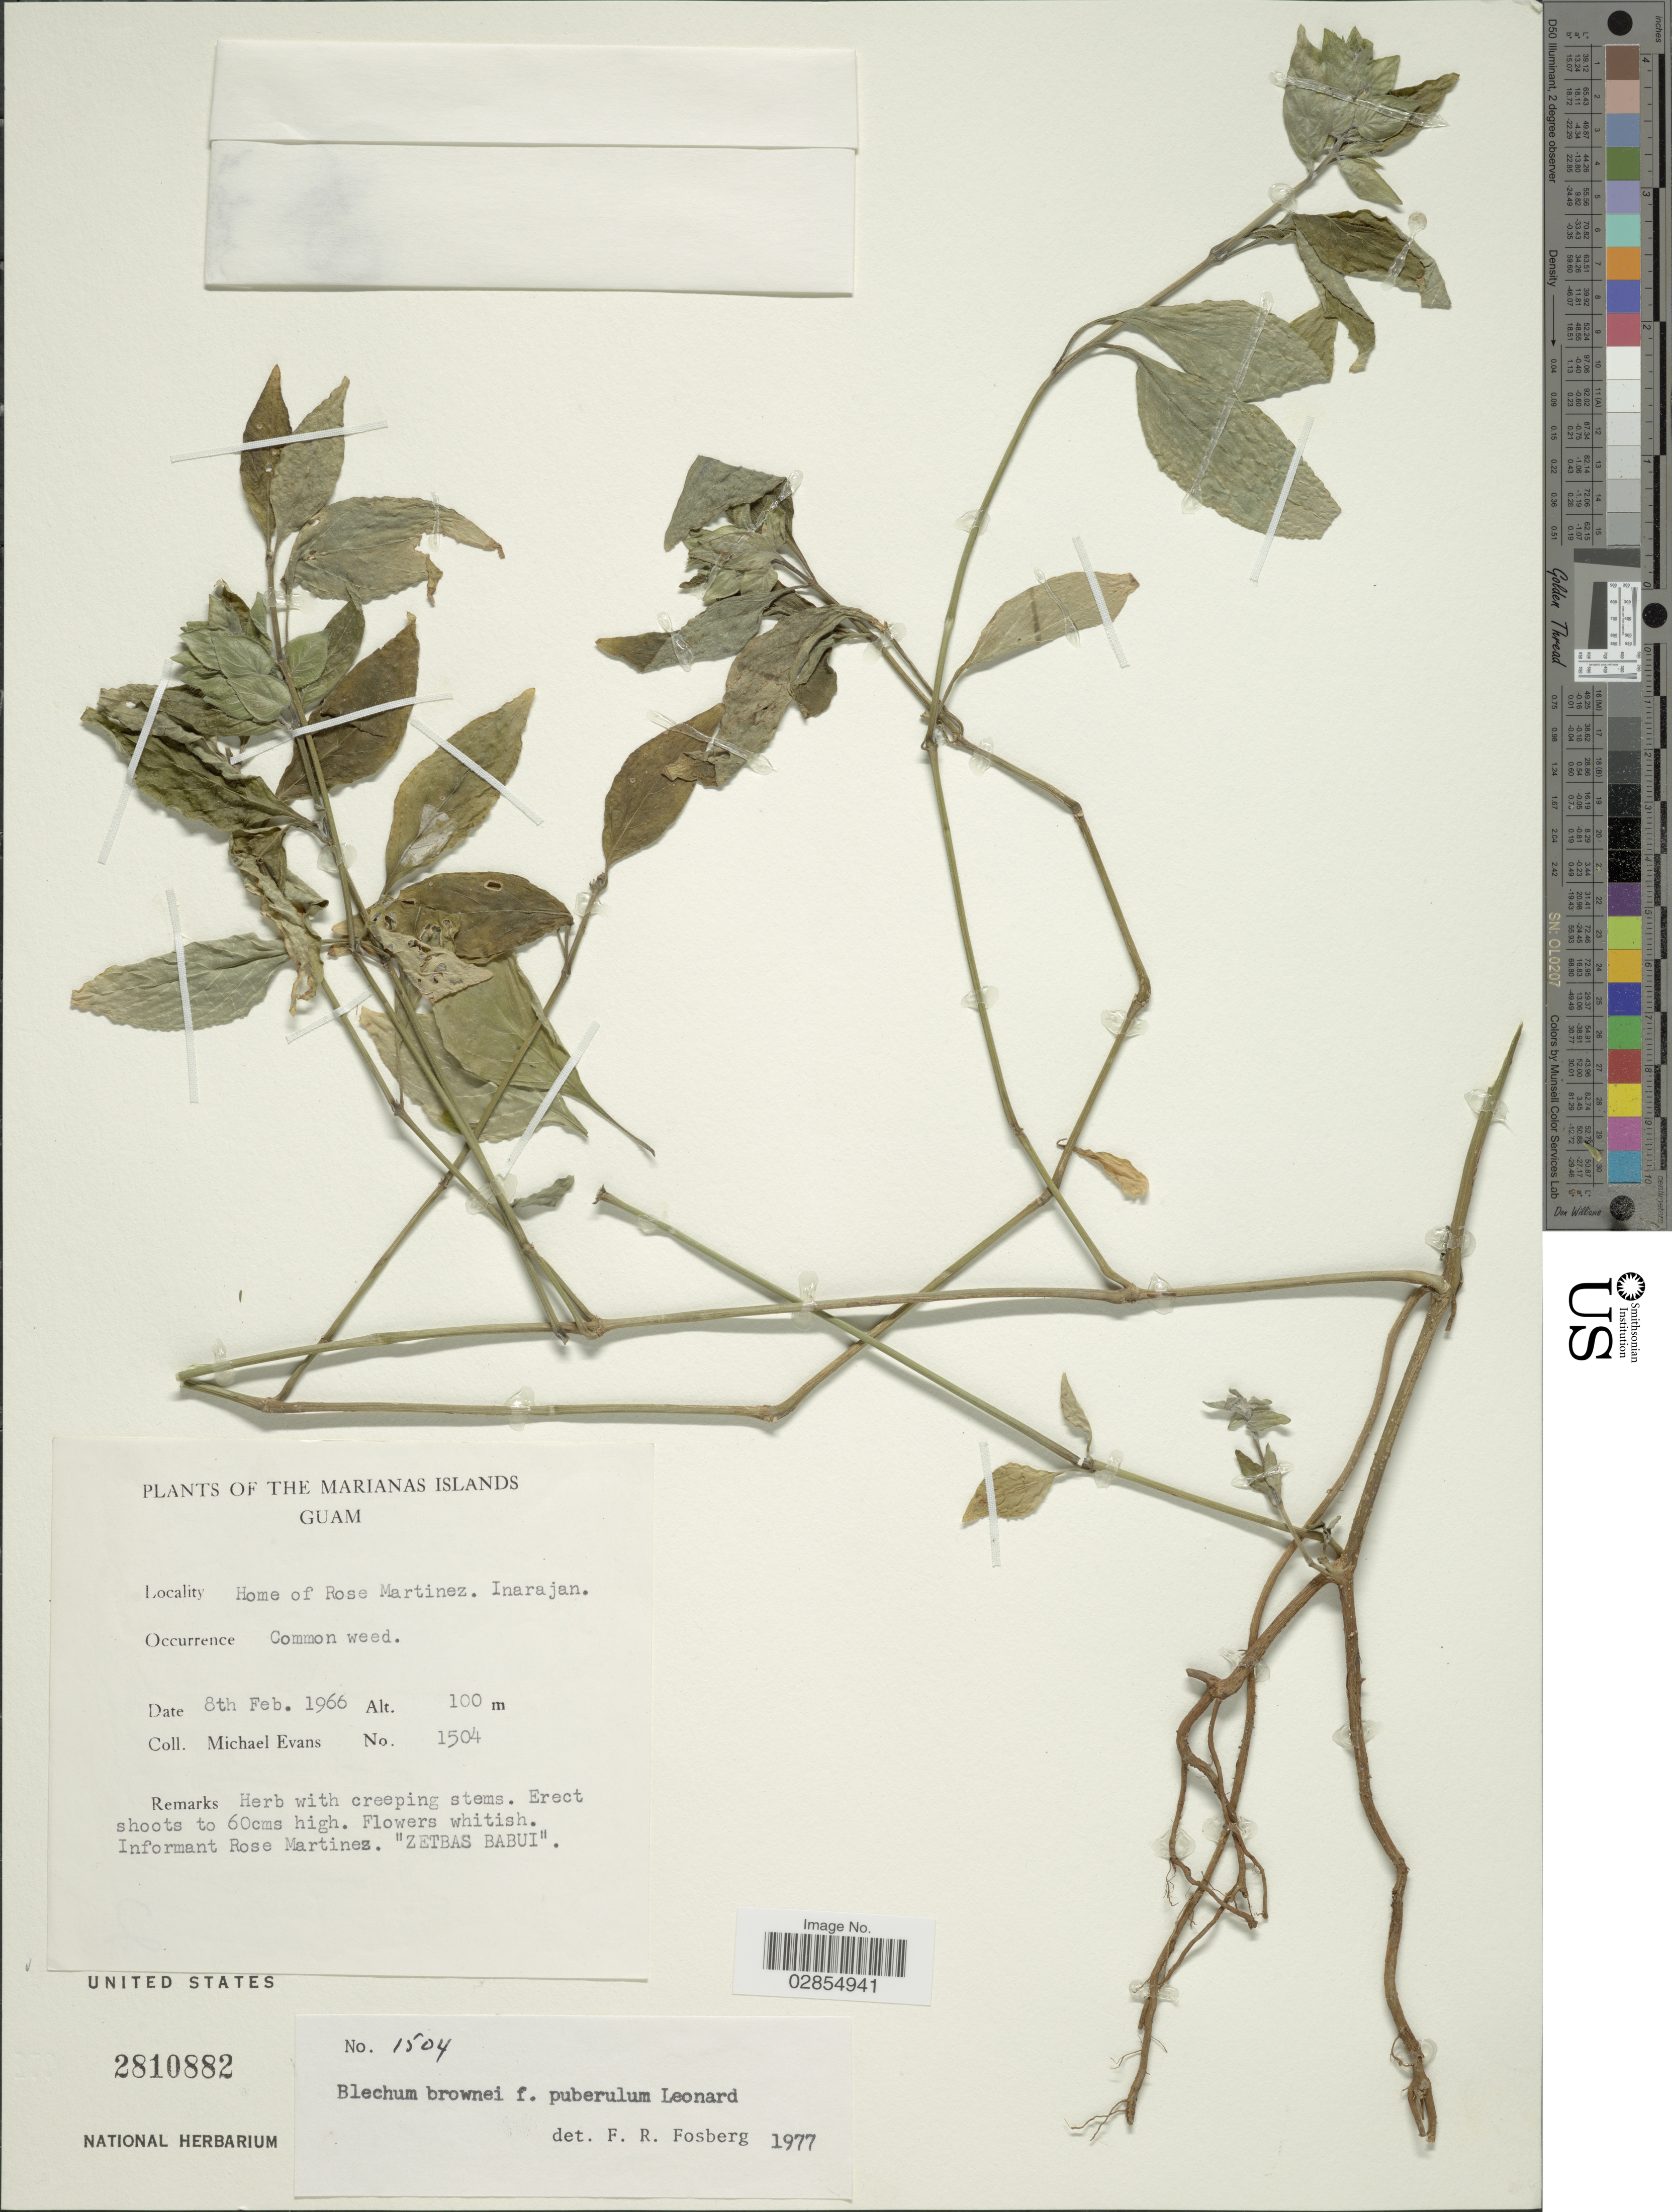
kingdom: Plantae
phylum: Tracheophyta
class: Magnoliopsida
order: Lamiales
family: Acanthaceae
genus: Blechum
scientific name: Blechum pyramidatum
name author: (Lam.) Urb.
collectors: M. Evans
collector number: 1504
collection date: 1966-02-08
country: Guam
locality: Marianas Islands, Home of Rose Martinez, Inarajan.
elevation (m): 100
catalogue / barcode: US 2810882